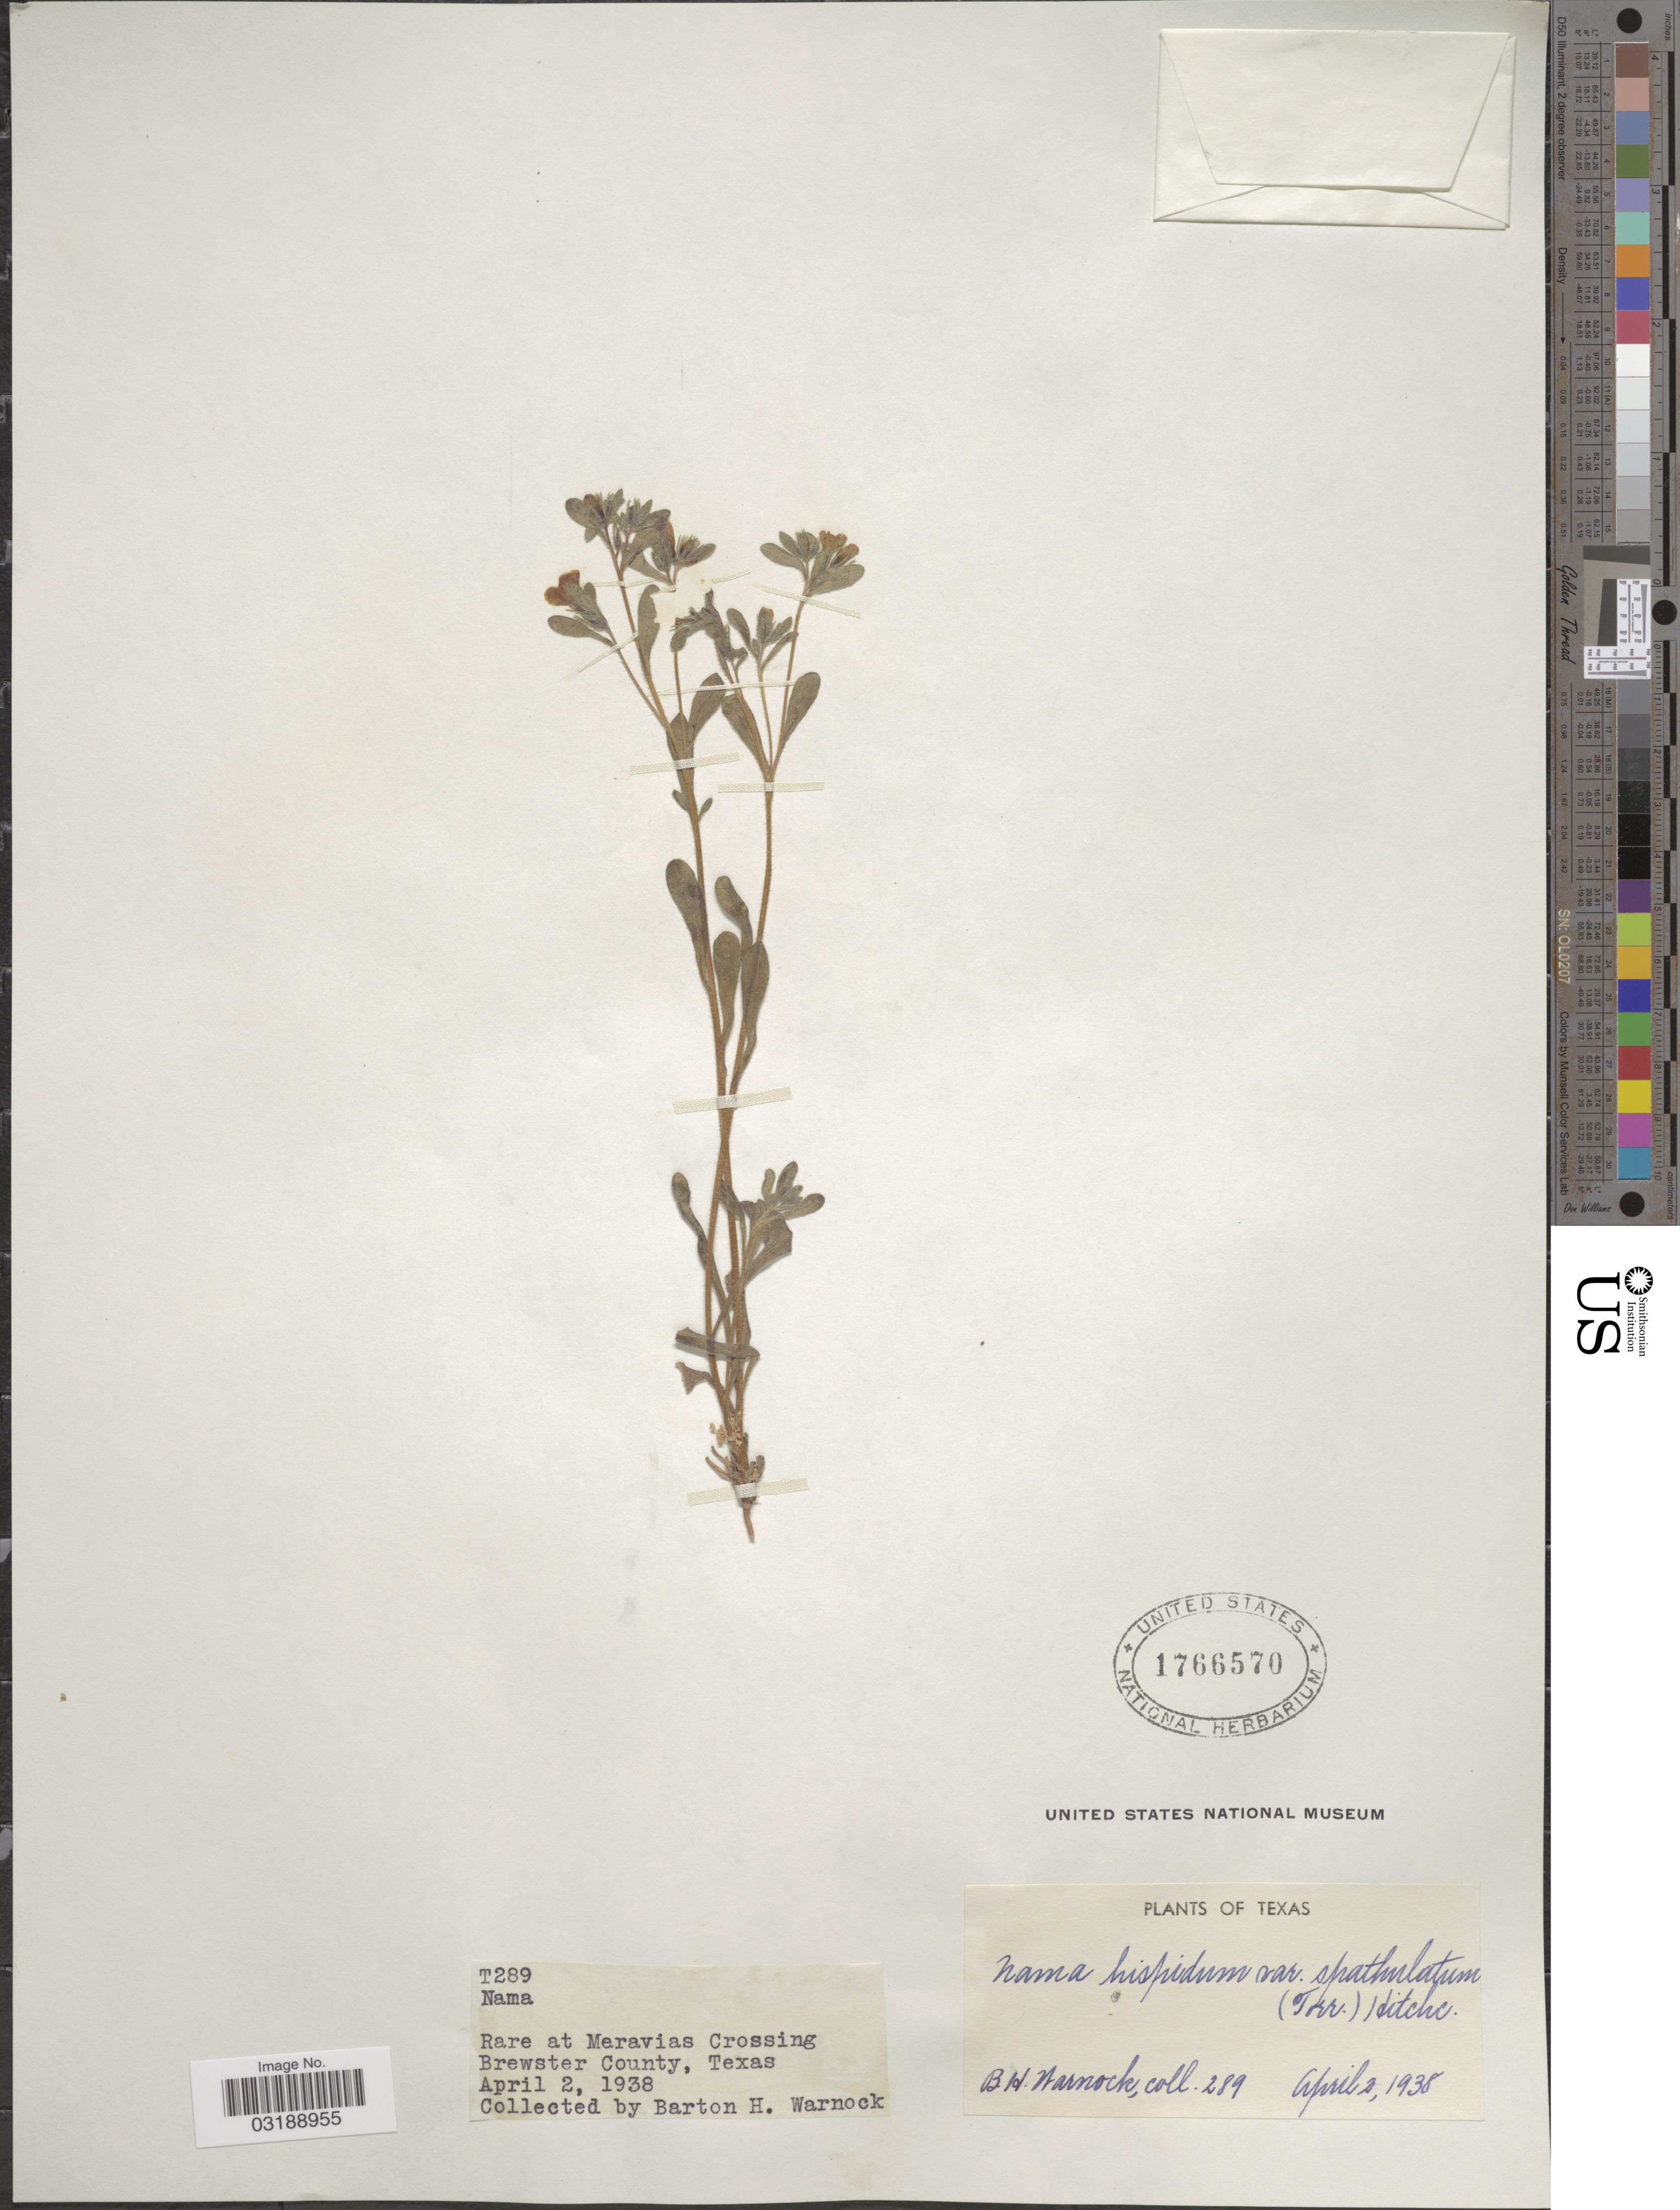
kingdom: Plantae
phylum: Tracheophyta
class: Magnoliopsida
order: Boraginales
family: Namaceae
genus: Nama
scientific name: Nama hispida var. spathulatum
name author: (Torr.) C.L. Hitchc.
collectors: B. H. Warnock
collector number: T289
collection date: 1938-04-02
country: United States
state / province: Texas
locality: Rare at Meravias Crossing Brewster County.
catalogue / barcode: US 1766570